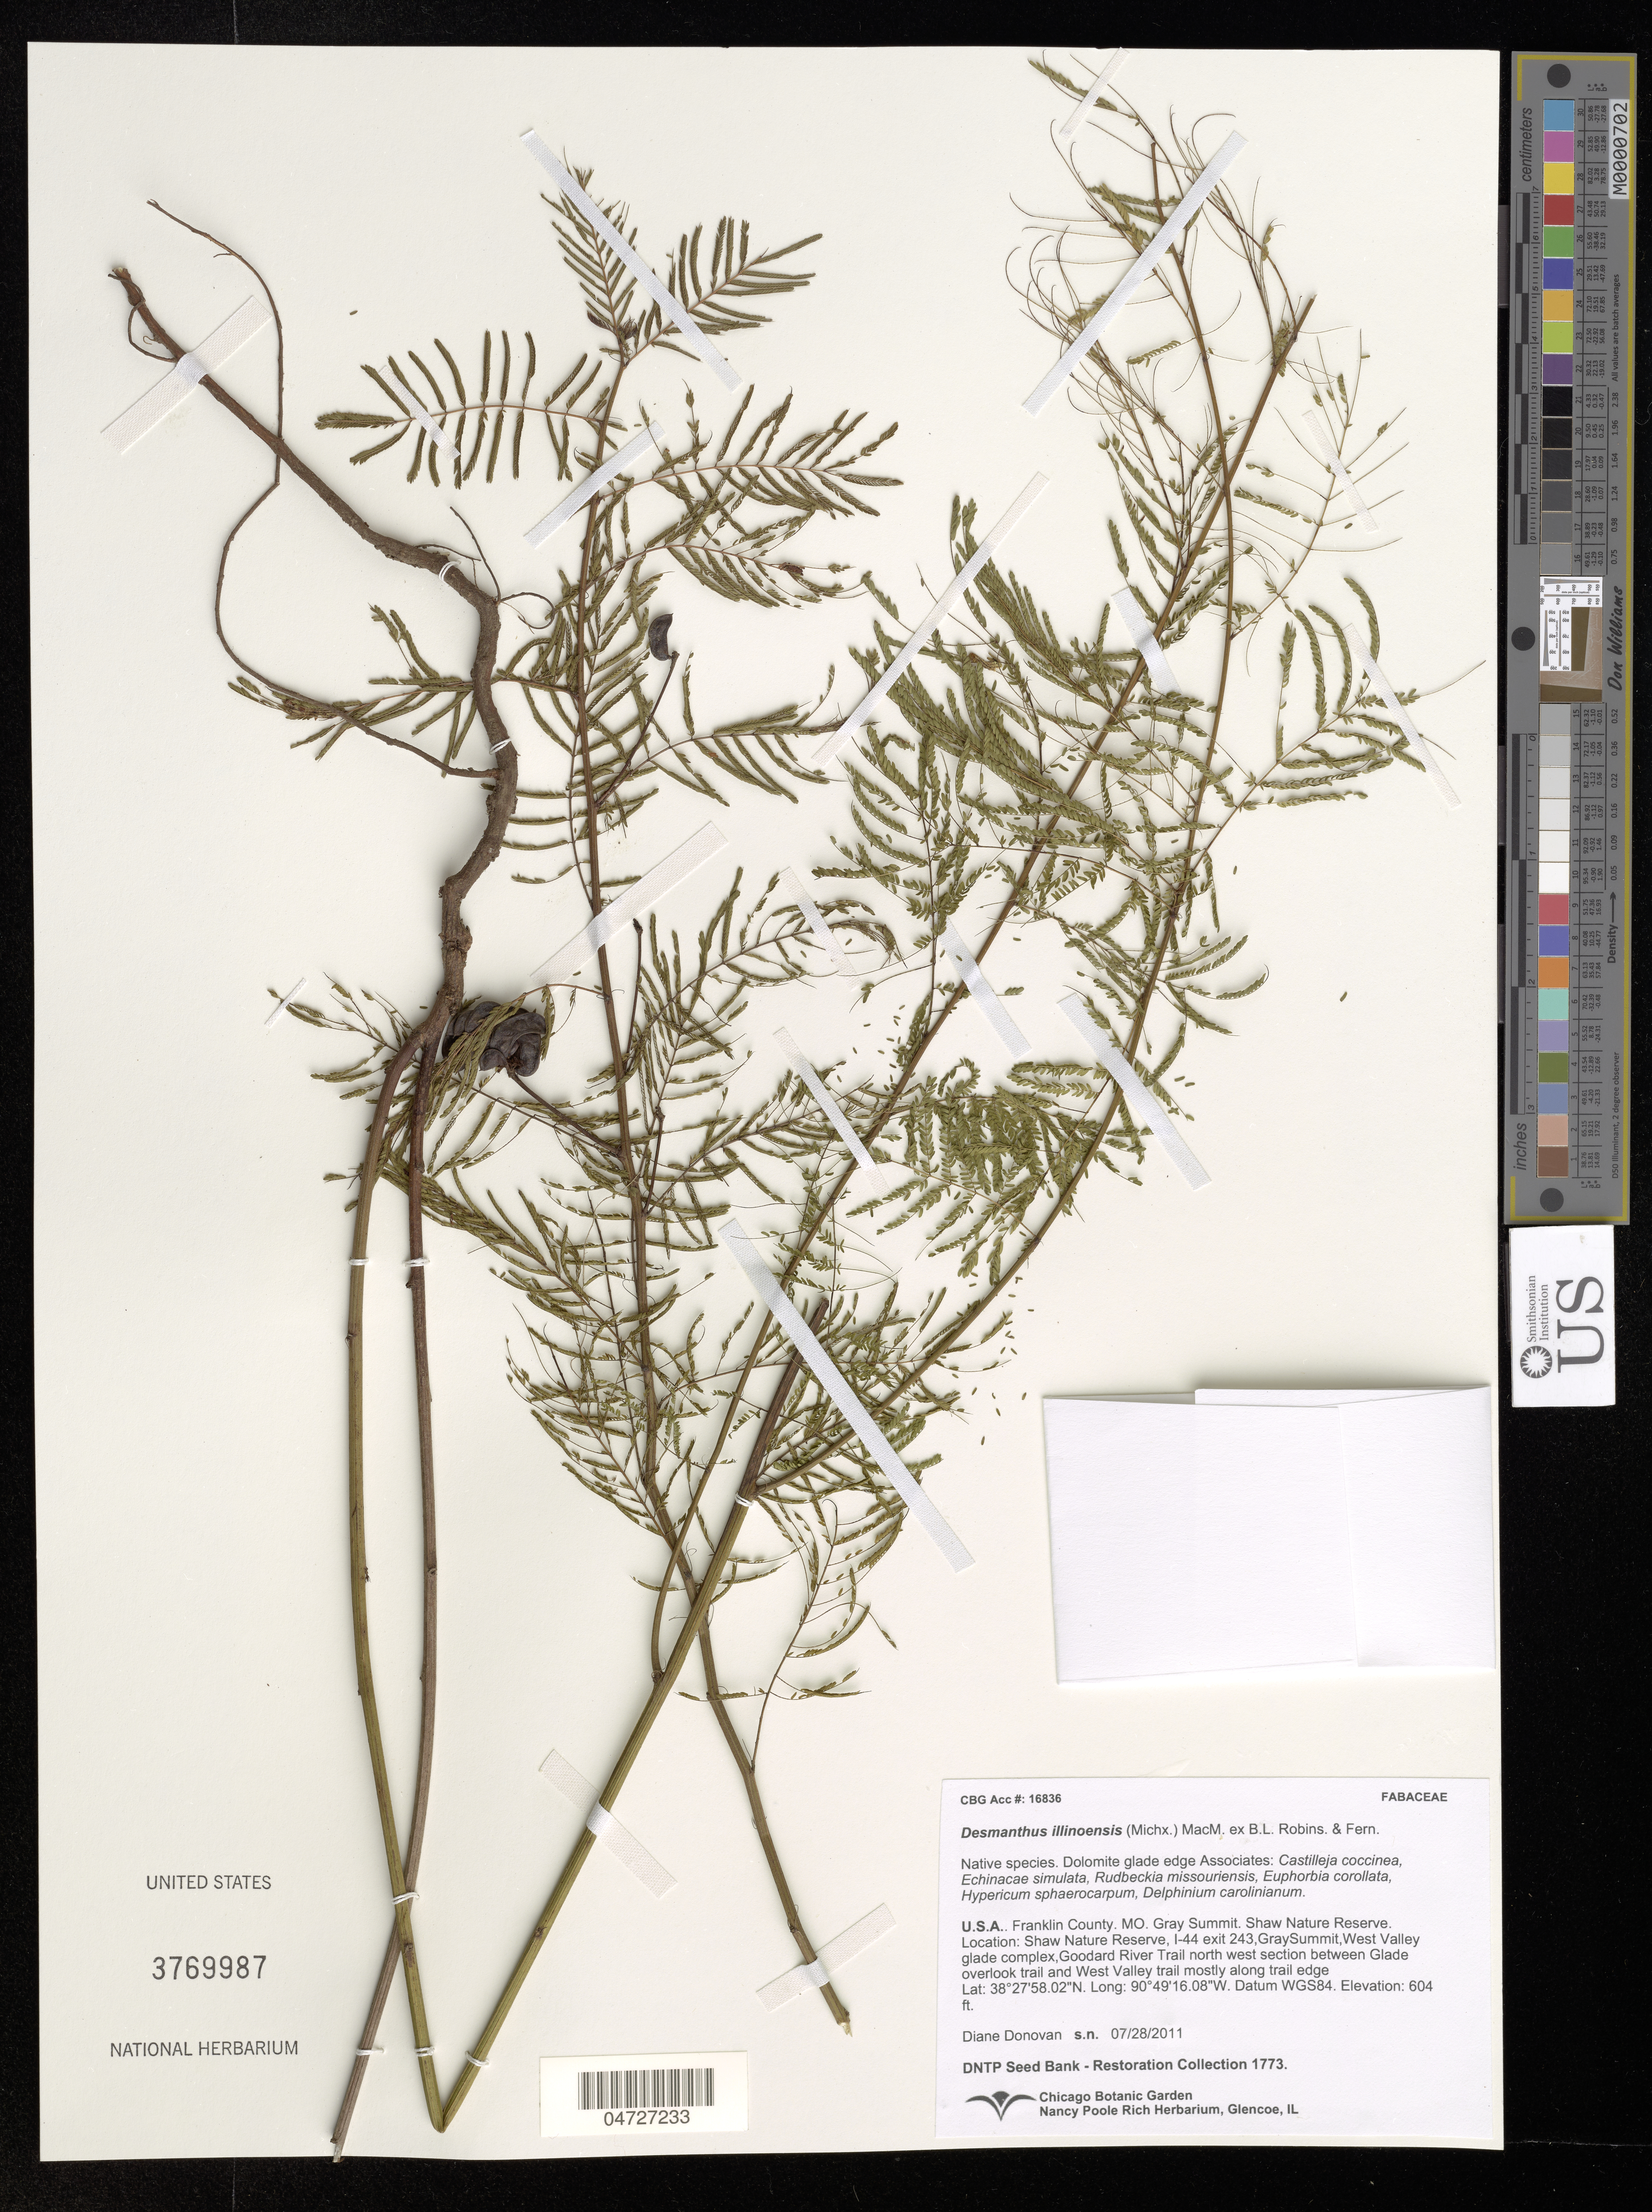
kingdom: Plantae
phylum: Tracheophyta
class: Magnoliopsida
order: Fabales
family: Fabaceae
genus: Desmanthus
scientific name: Desmanthus illinoensis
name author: (Michx.) MacMill.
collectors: D. Donovan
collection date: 2011-07-28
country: United States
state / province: Missouri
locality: Franklin County. Gray Summit. Shaw Nature Reserve. Shaw Nature Reserve, I-44 exit 243, Gray Summit, West Valley glade complex, Goodard River Trail north west section between Glade overlook trail and West Valley trail mostly along trail edge. WGS84.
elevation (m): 184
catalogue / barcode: US 3769987